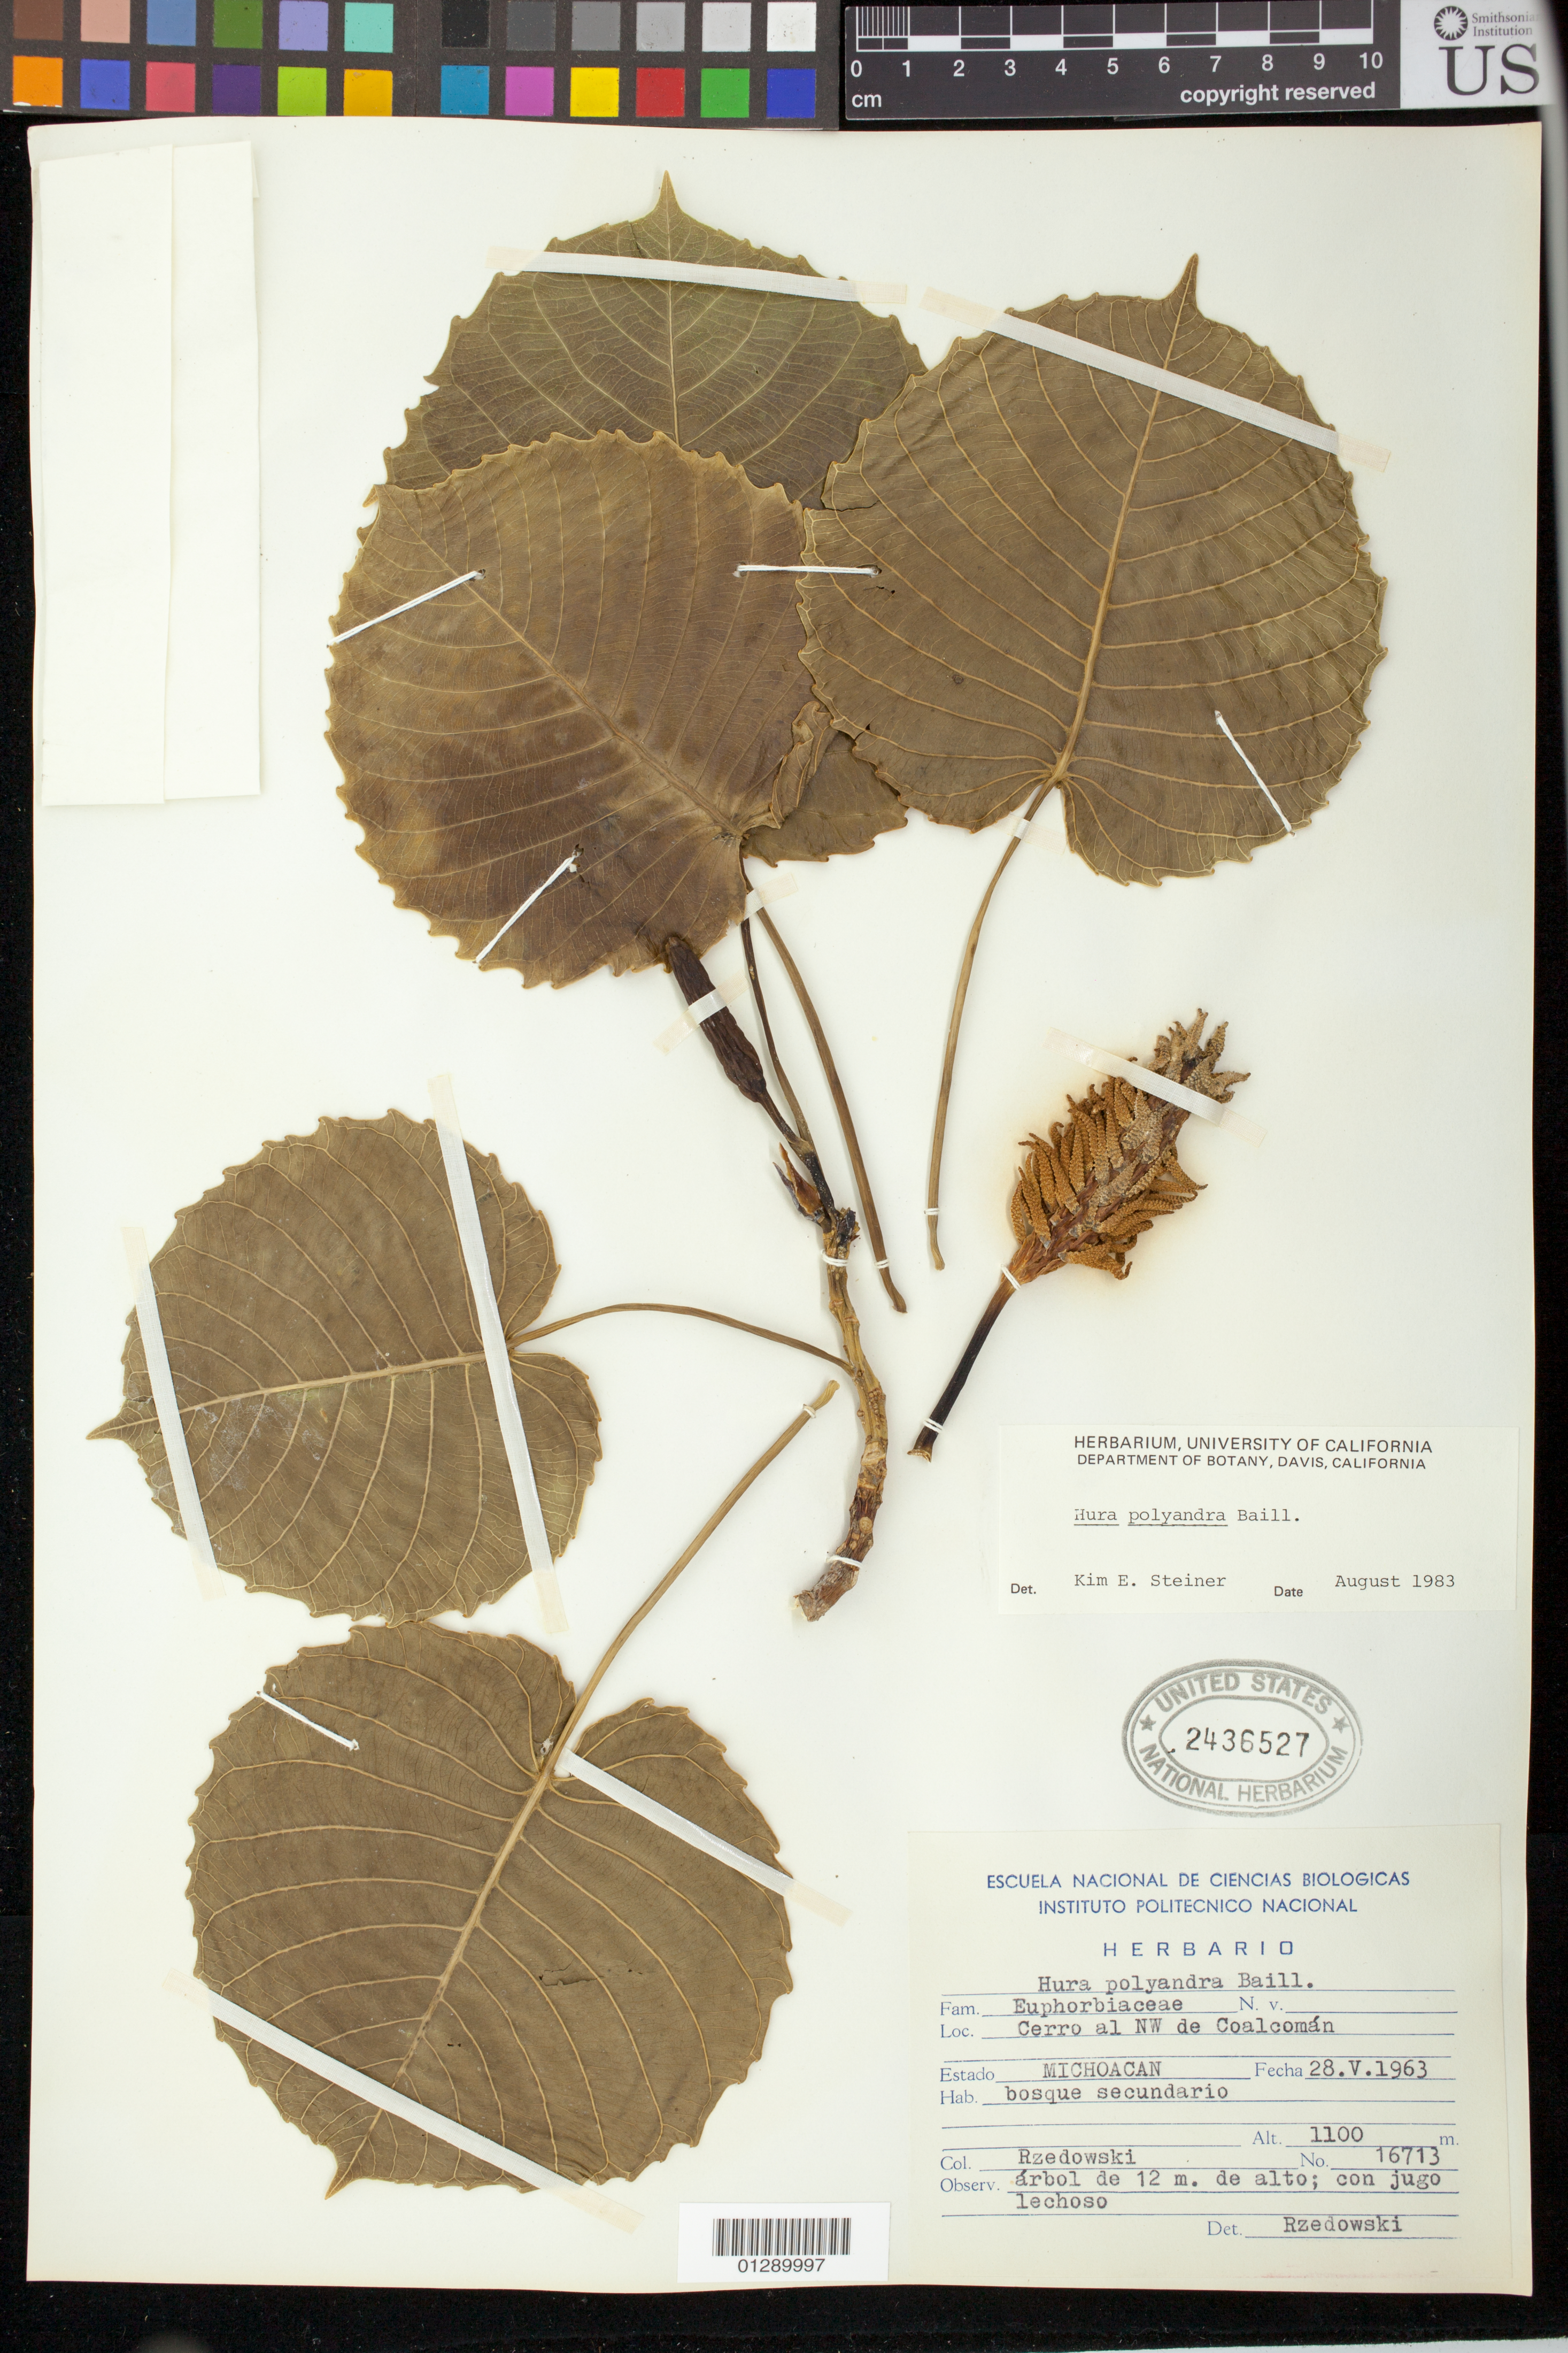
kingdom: Plantae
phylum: Tracheophyta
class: Magnoliopsida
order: Malpighiales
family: Euphorbiaceae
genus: Hura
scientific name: Hura polyandra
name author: Baill.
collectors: Rzedowski, --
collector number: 16713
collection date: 1963-05-28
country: Mexico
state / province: Michoacan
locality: Cerro al NW de Coalcoman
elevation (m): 1100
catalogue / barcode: US 2436527